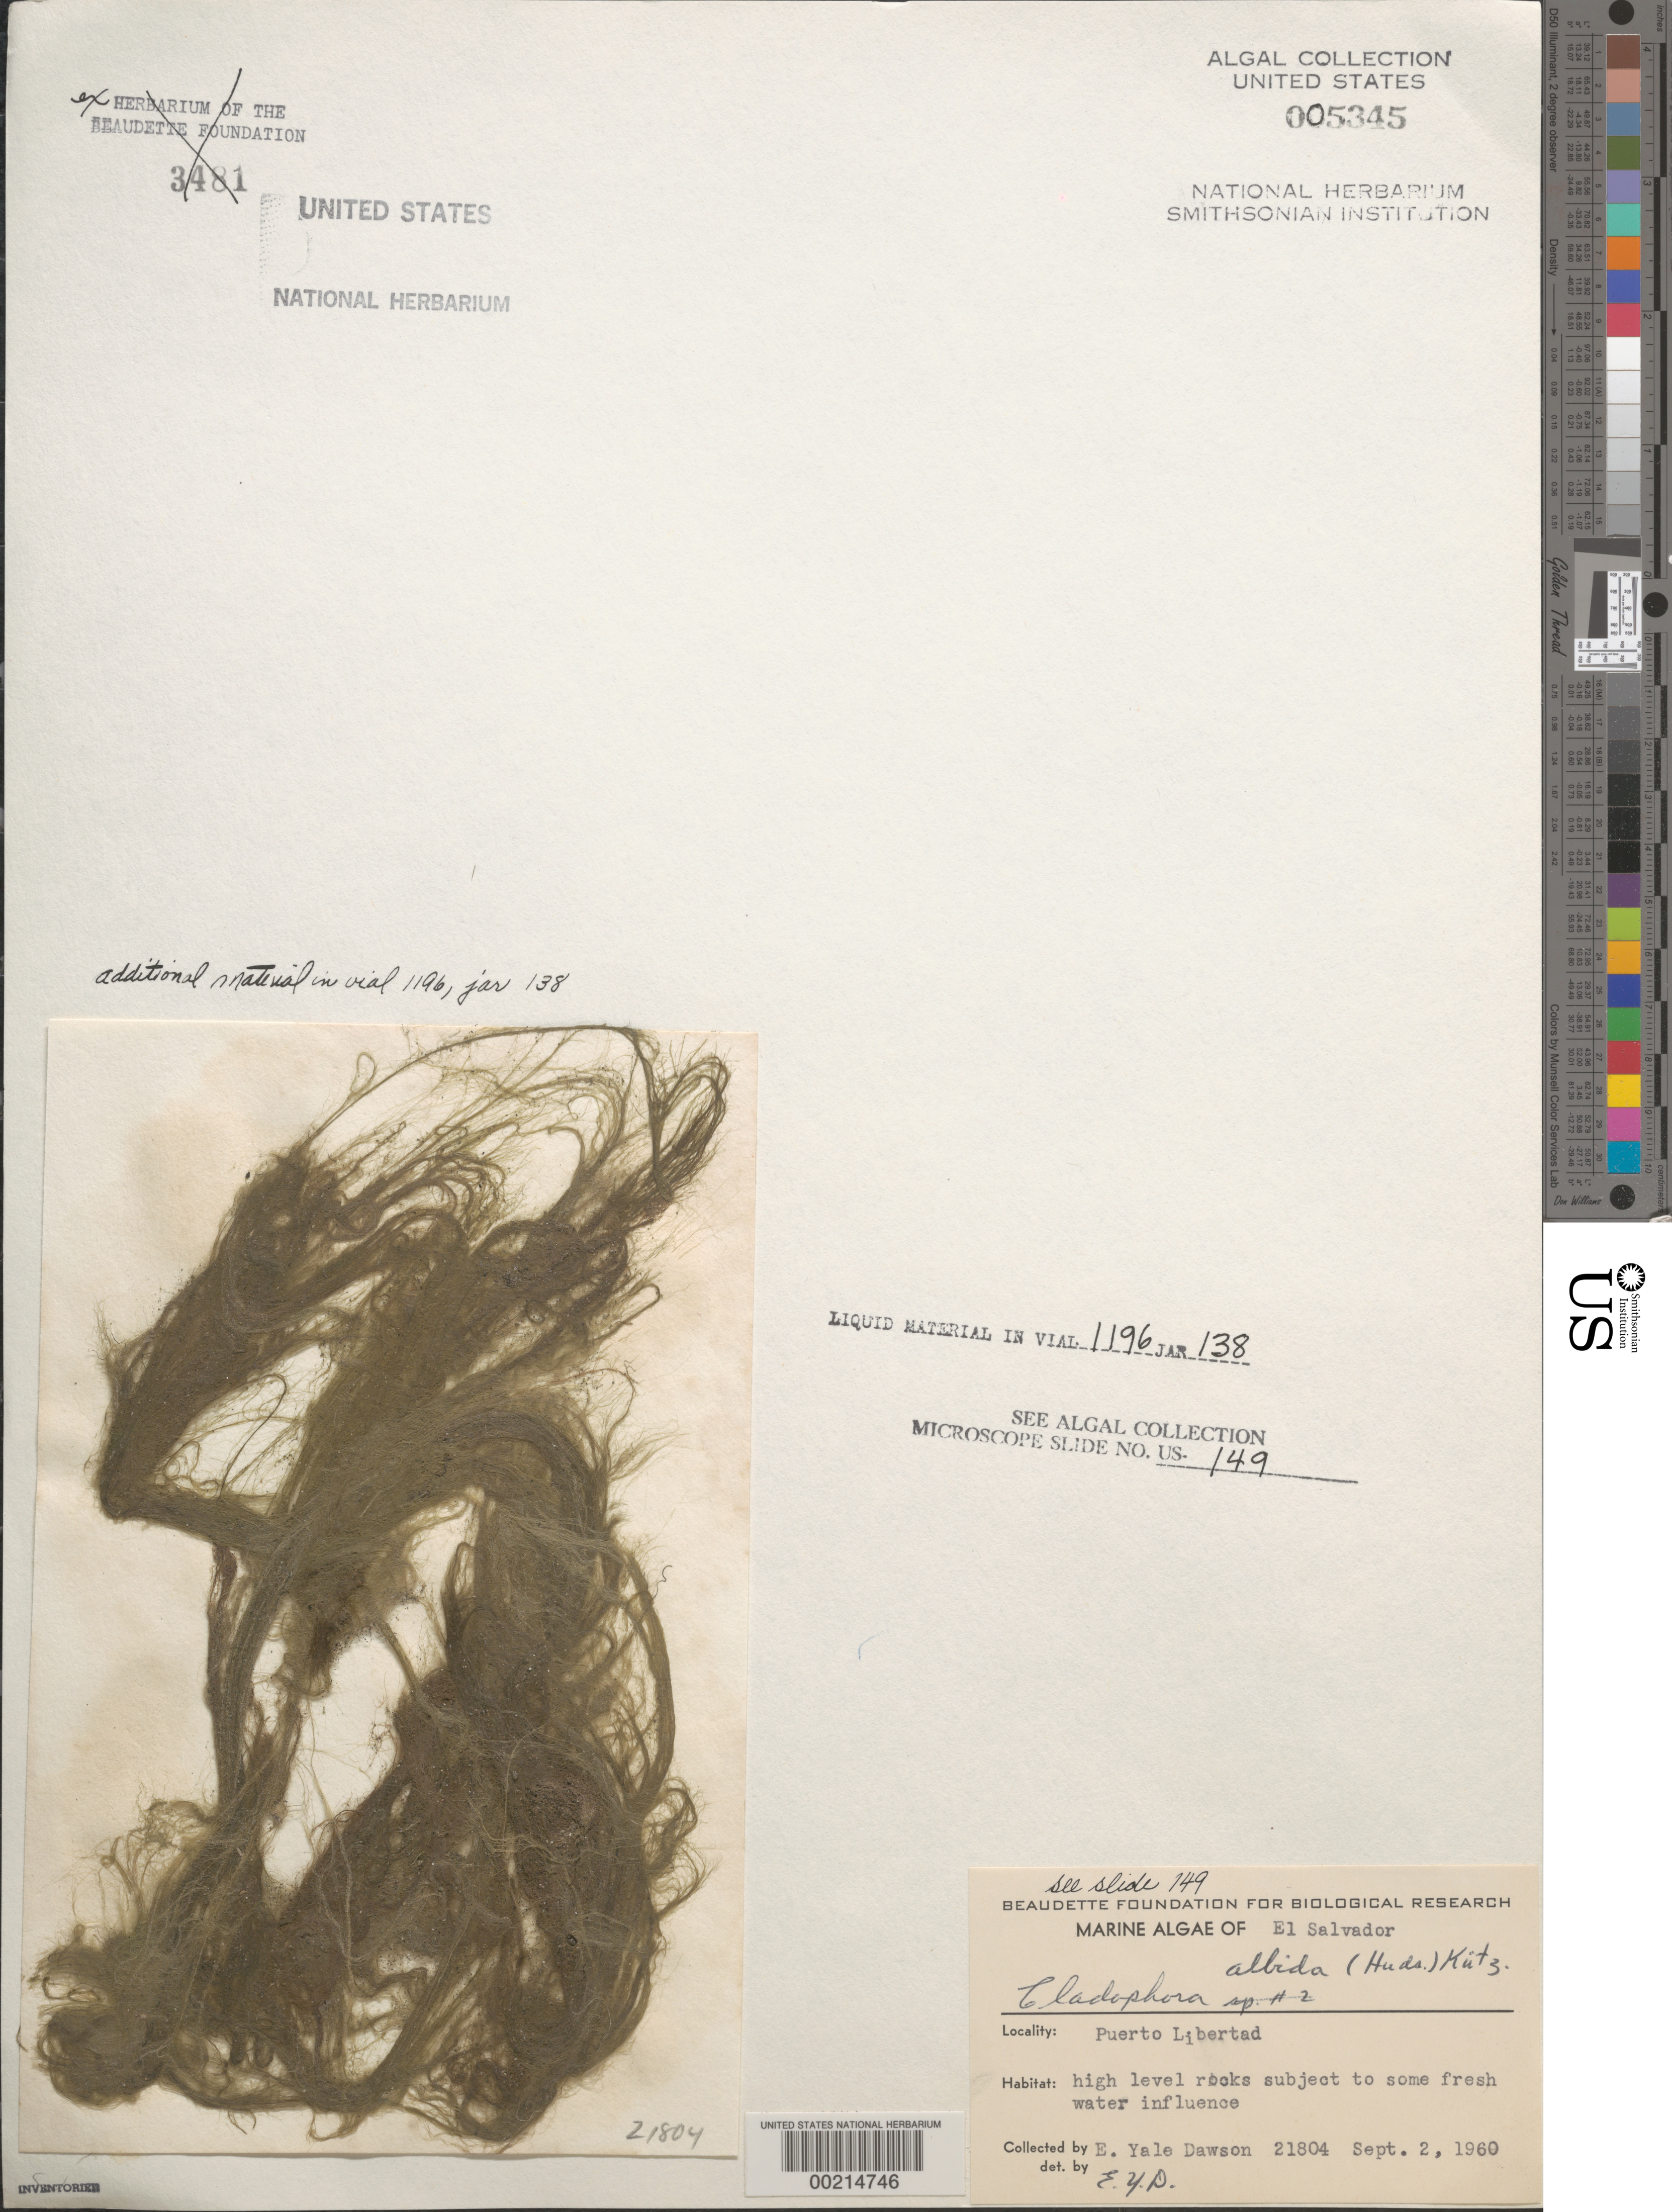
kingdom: Plantae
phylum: Chlorophyta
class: Ulvophyceae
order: Cladophorales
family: Cladophoraceae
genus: Cladophora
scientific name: Cladophora albida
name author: (Nees) Kütz.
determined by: Dawson, E. Y.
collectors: E. Y. Dawson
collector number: EYD 21804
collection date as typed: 02 Sep 1960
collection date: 1960-09-02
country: El Salvador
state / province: La Libertad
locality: Puerto Libertad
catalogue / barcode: US 5345